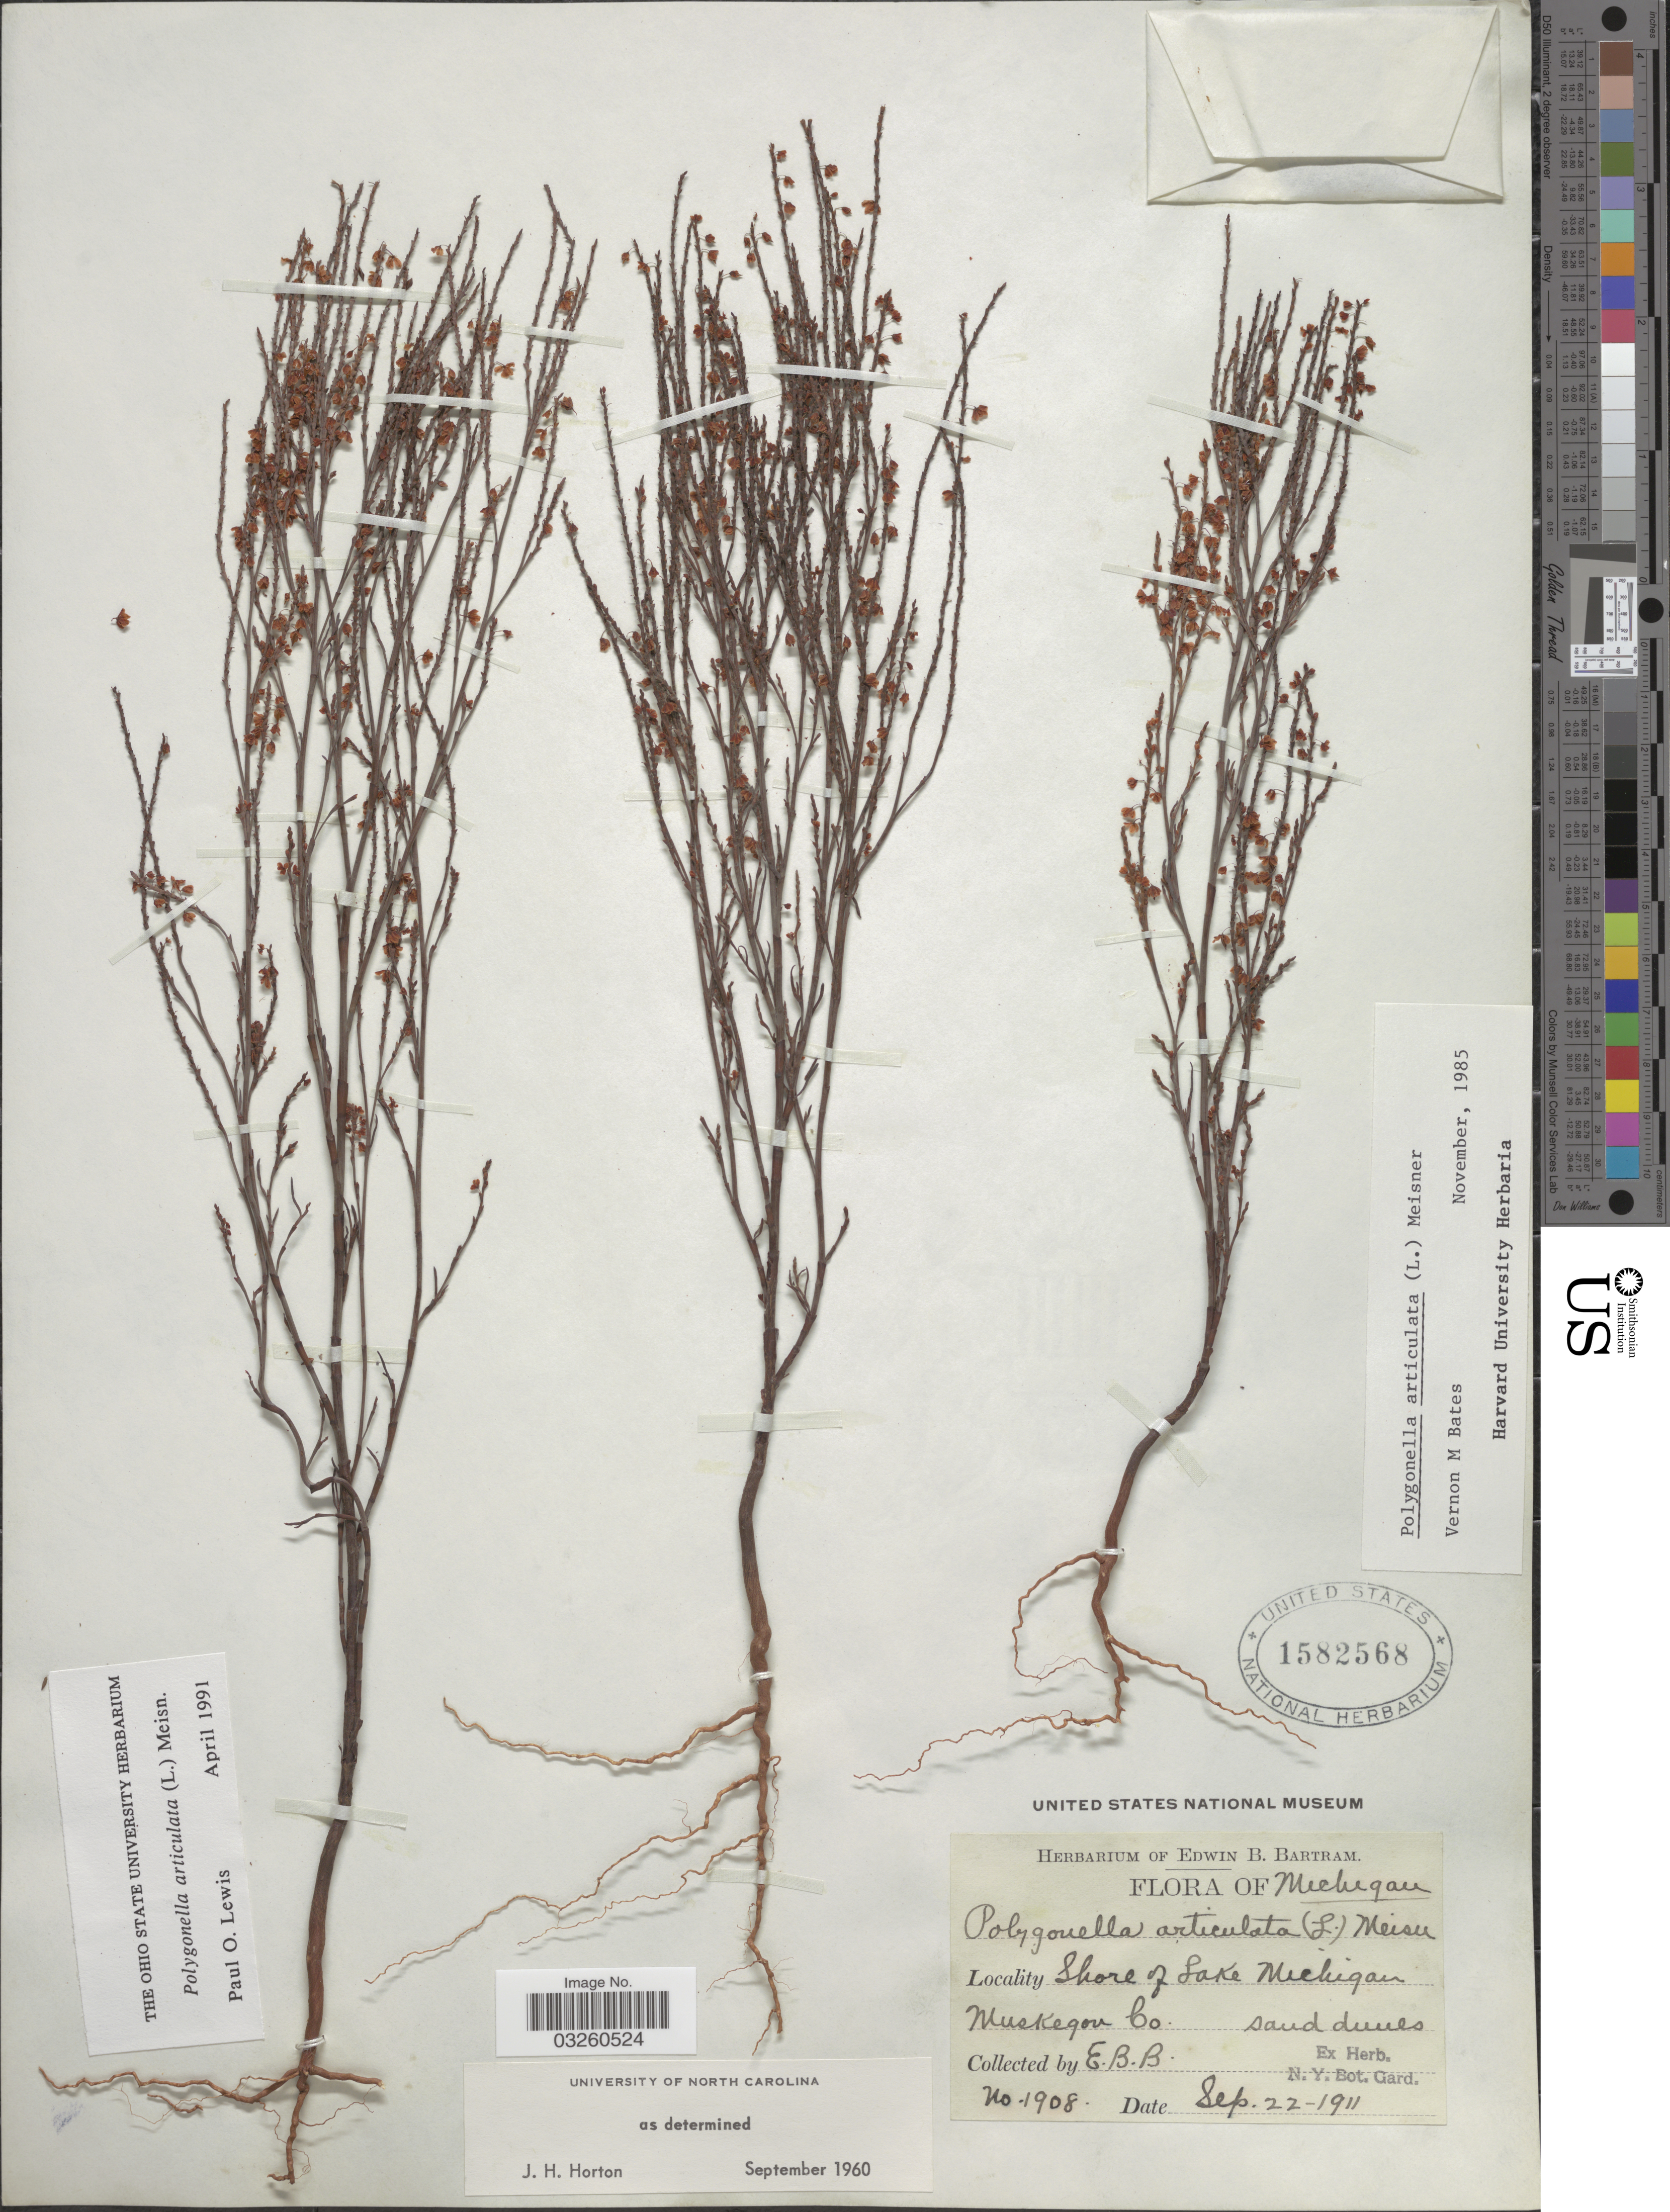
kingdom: Plantae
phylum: Tracheophyta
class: Magnoliopsida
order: Caryophyllales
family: Polygonaceae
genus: Polygonella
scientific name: Polygonella articulata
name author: (L.) Meisn.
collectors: E. B. Bartram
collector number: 1908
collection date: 1911-09-22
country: United States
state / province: Michigan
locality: Shore of Lake Michigan. Muskegon Co.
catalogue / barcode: US 1582568